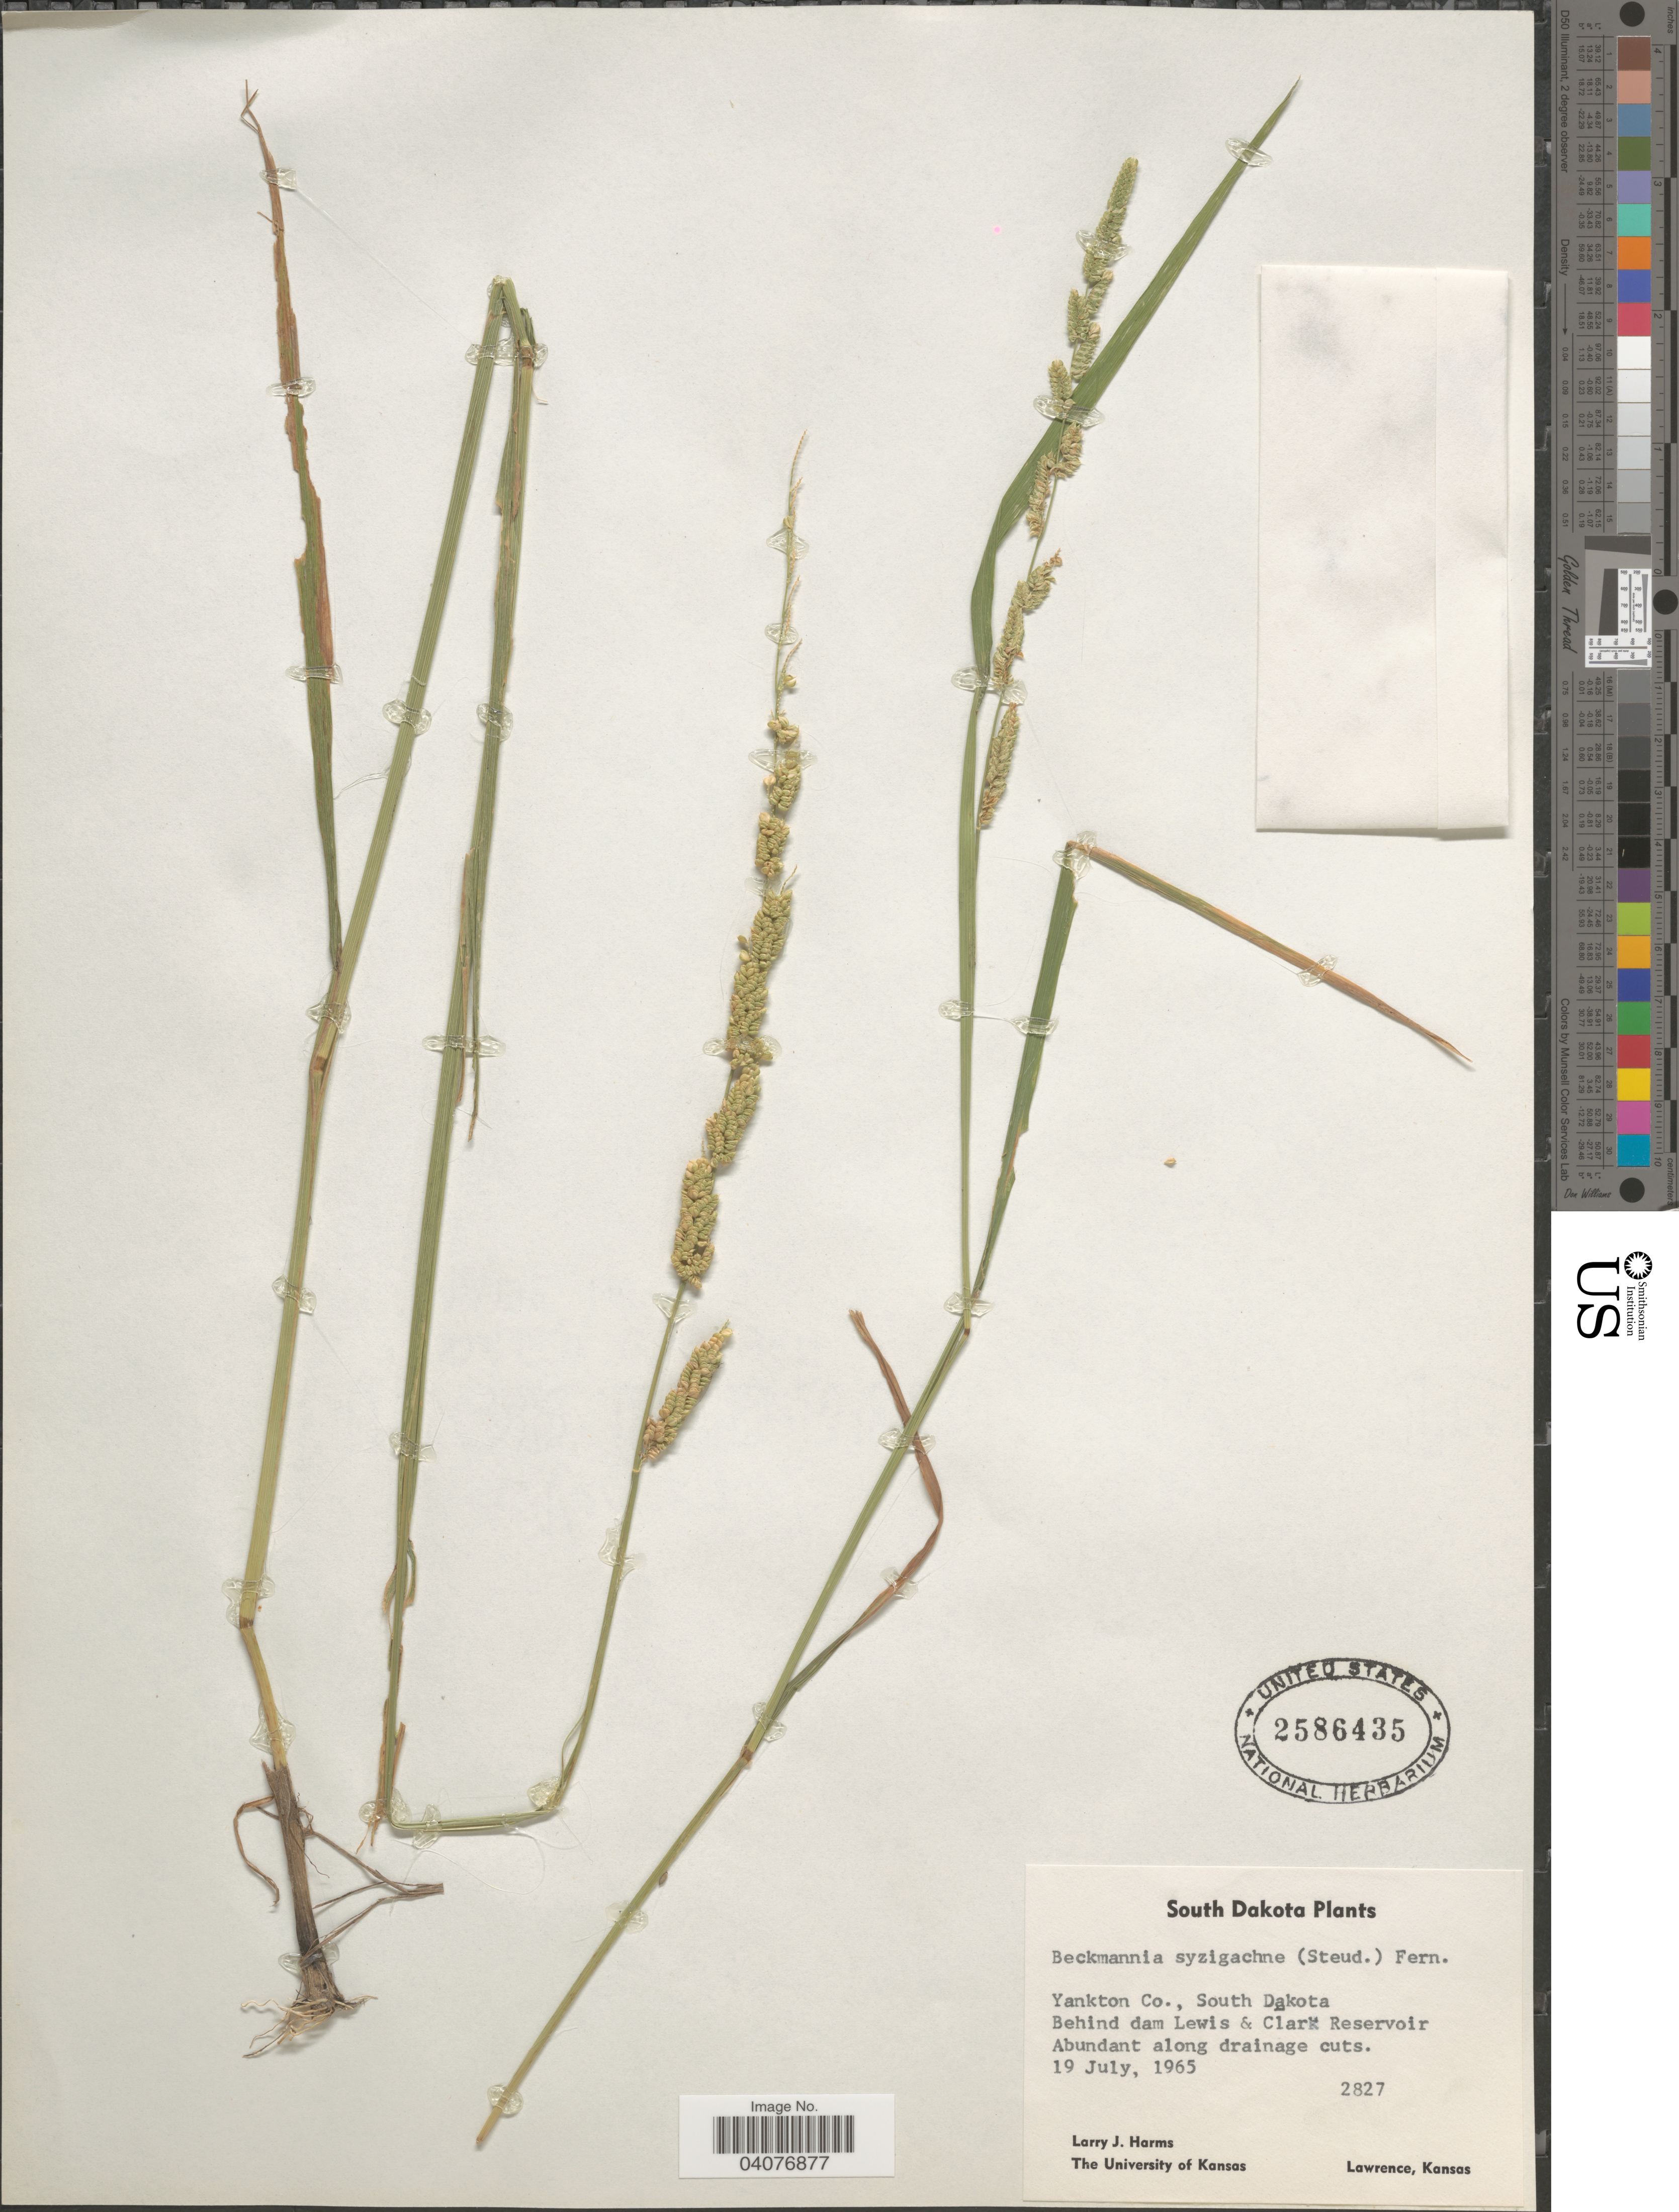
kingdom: Plantae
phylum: Tracheophyta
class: Liliopsida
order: Poales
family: Poaceae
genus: Beckmannia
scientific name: Beckmannia syzigachne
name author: (Steud.) Fernald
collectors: L. Harms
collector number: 2827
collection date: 1965-07-19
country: United States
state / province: South Dakota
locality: Yankton Co. Behind dam Lewis & Clark Reservoir. Abundant along drainage cuts.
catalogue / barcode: US 2586435